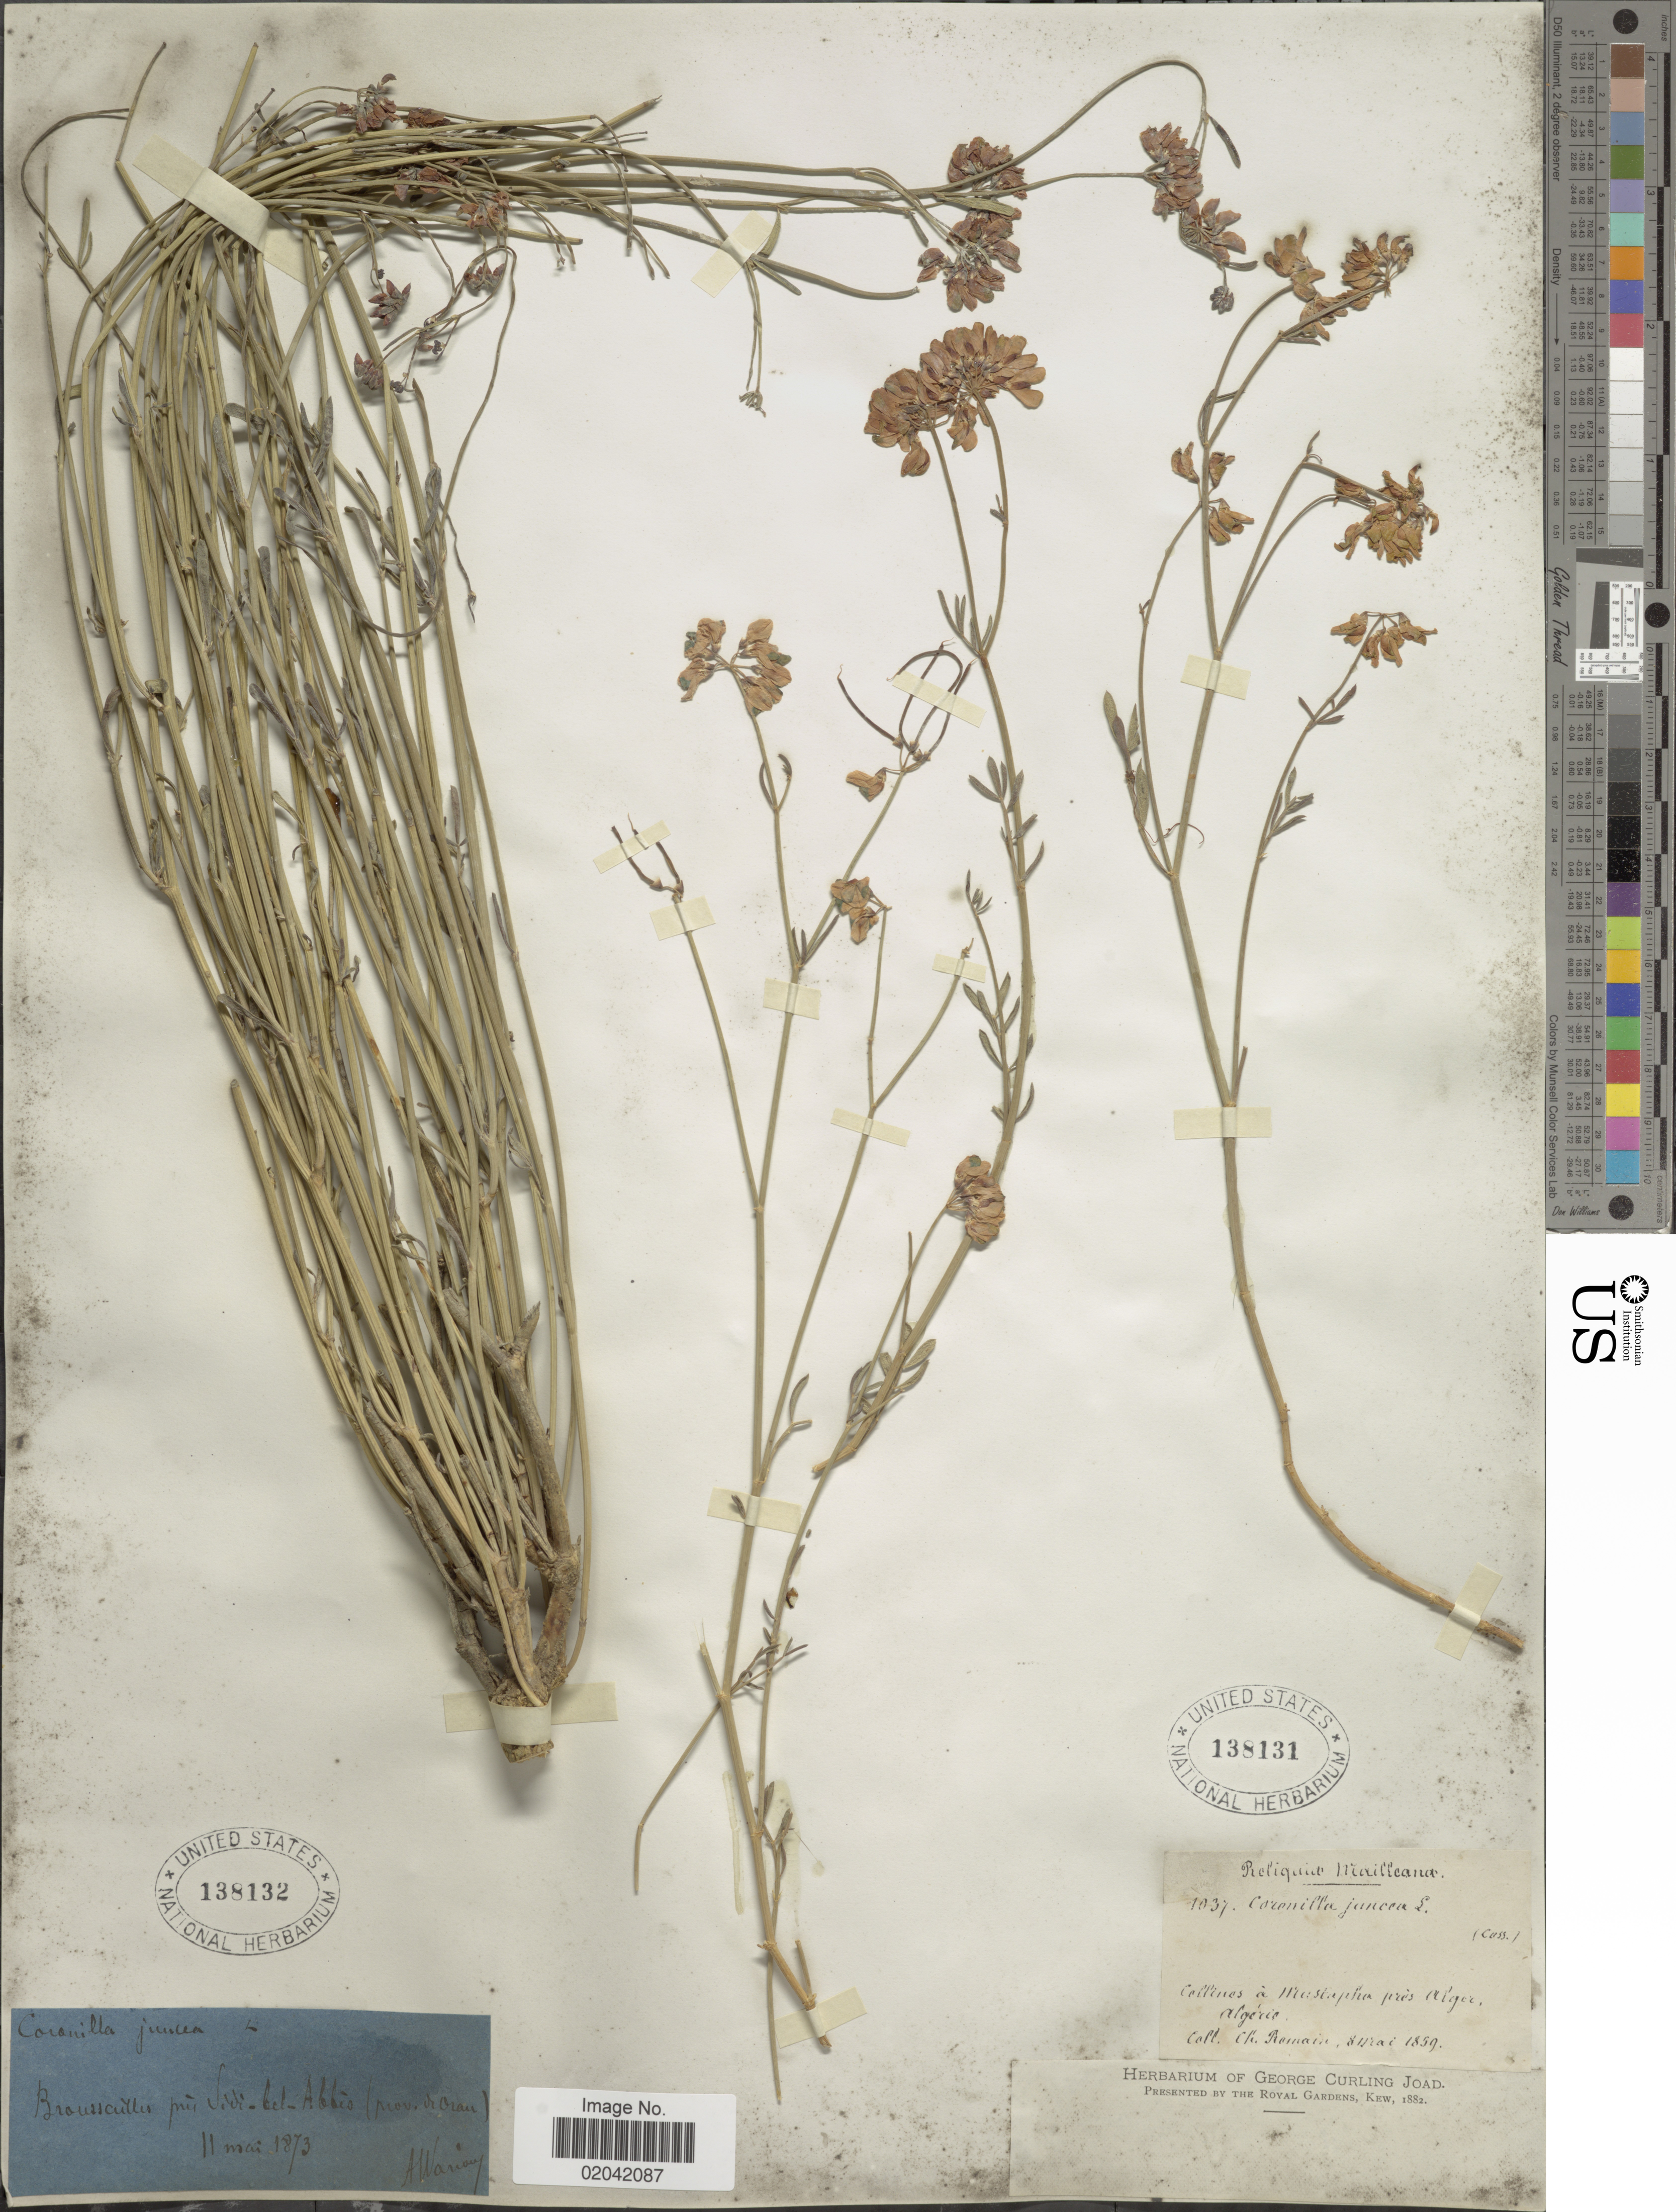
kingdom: Plantae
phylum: Tracheophyta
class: Magnoliopsida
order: Fabales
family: Fabaceae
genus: Coronilla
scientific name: Coronilla juncea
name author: L.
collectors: C. Romain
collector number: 1037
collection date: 1859-05-08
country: Algeria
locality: Collines a Mustapha prés Alger.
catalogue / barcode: US 138131